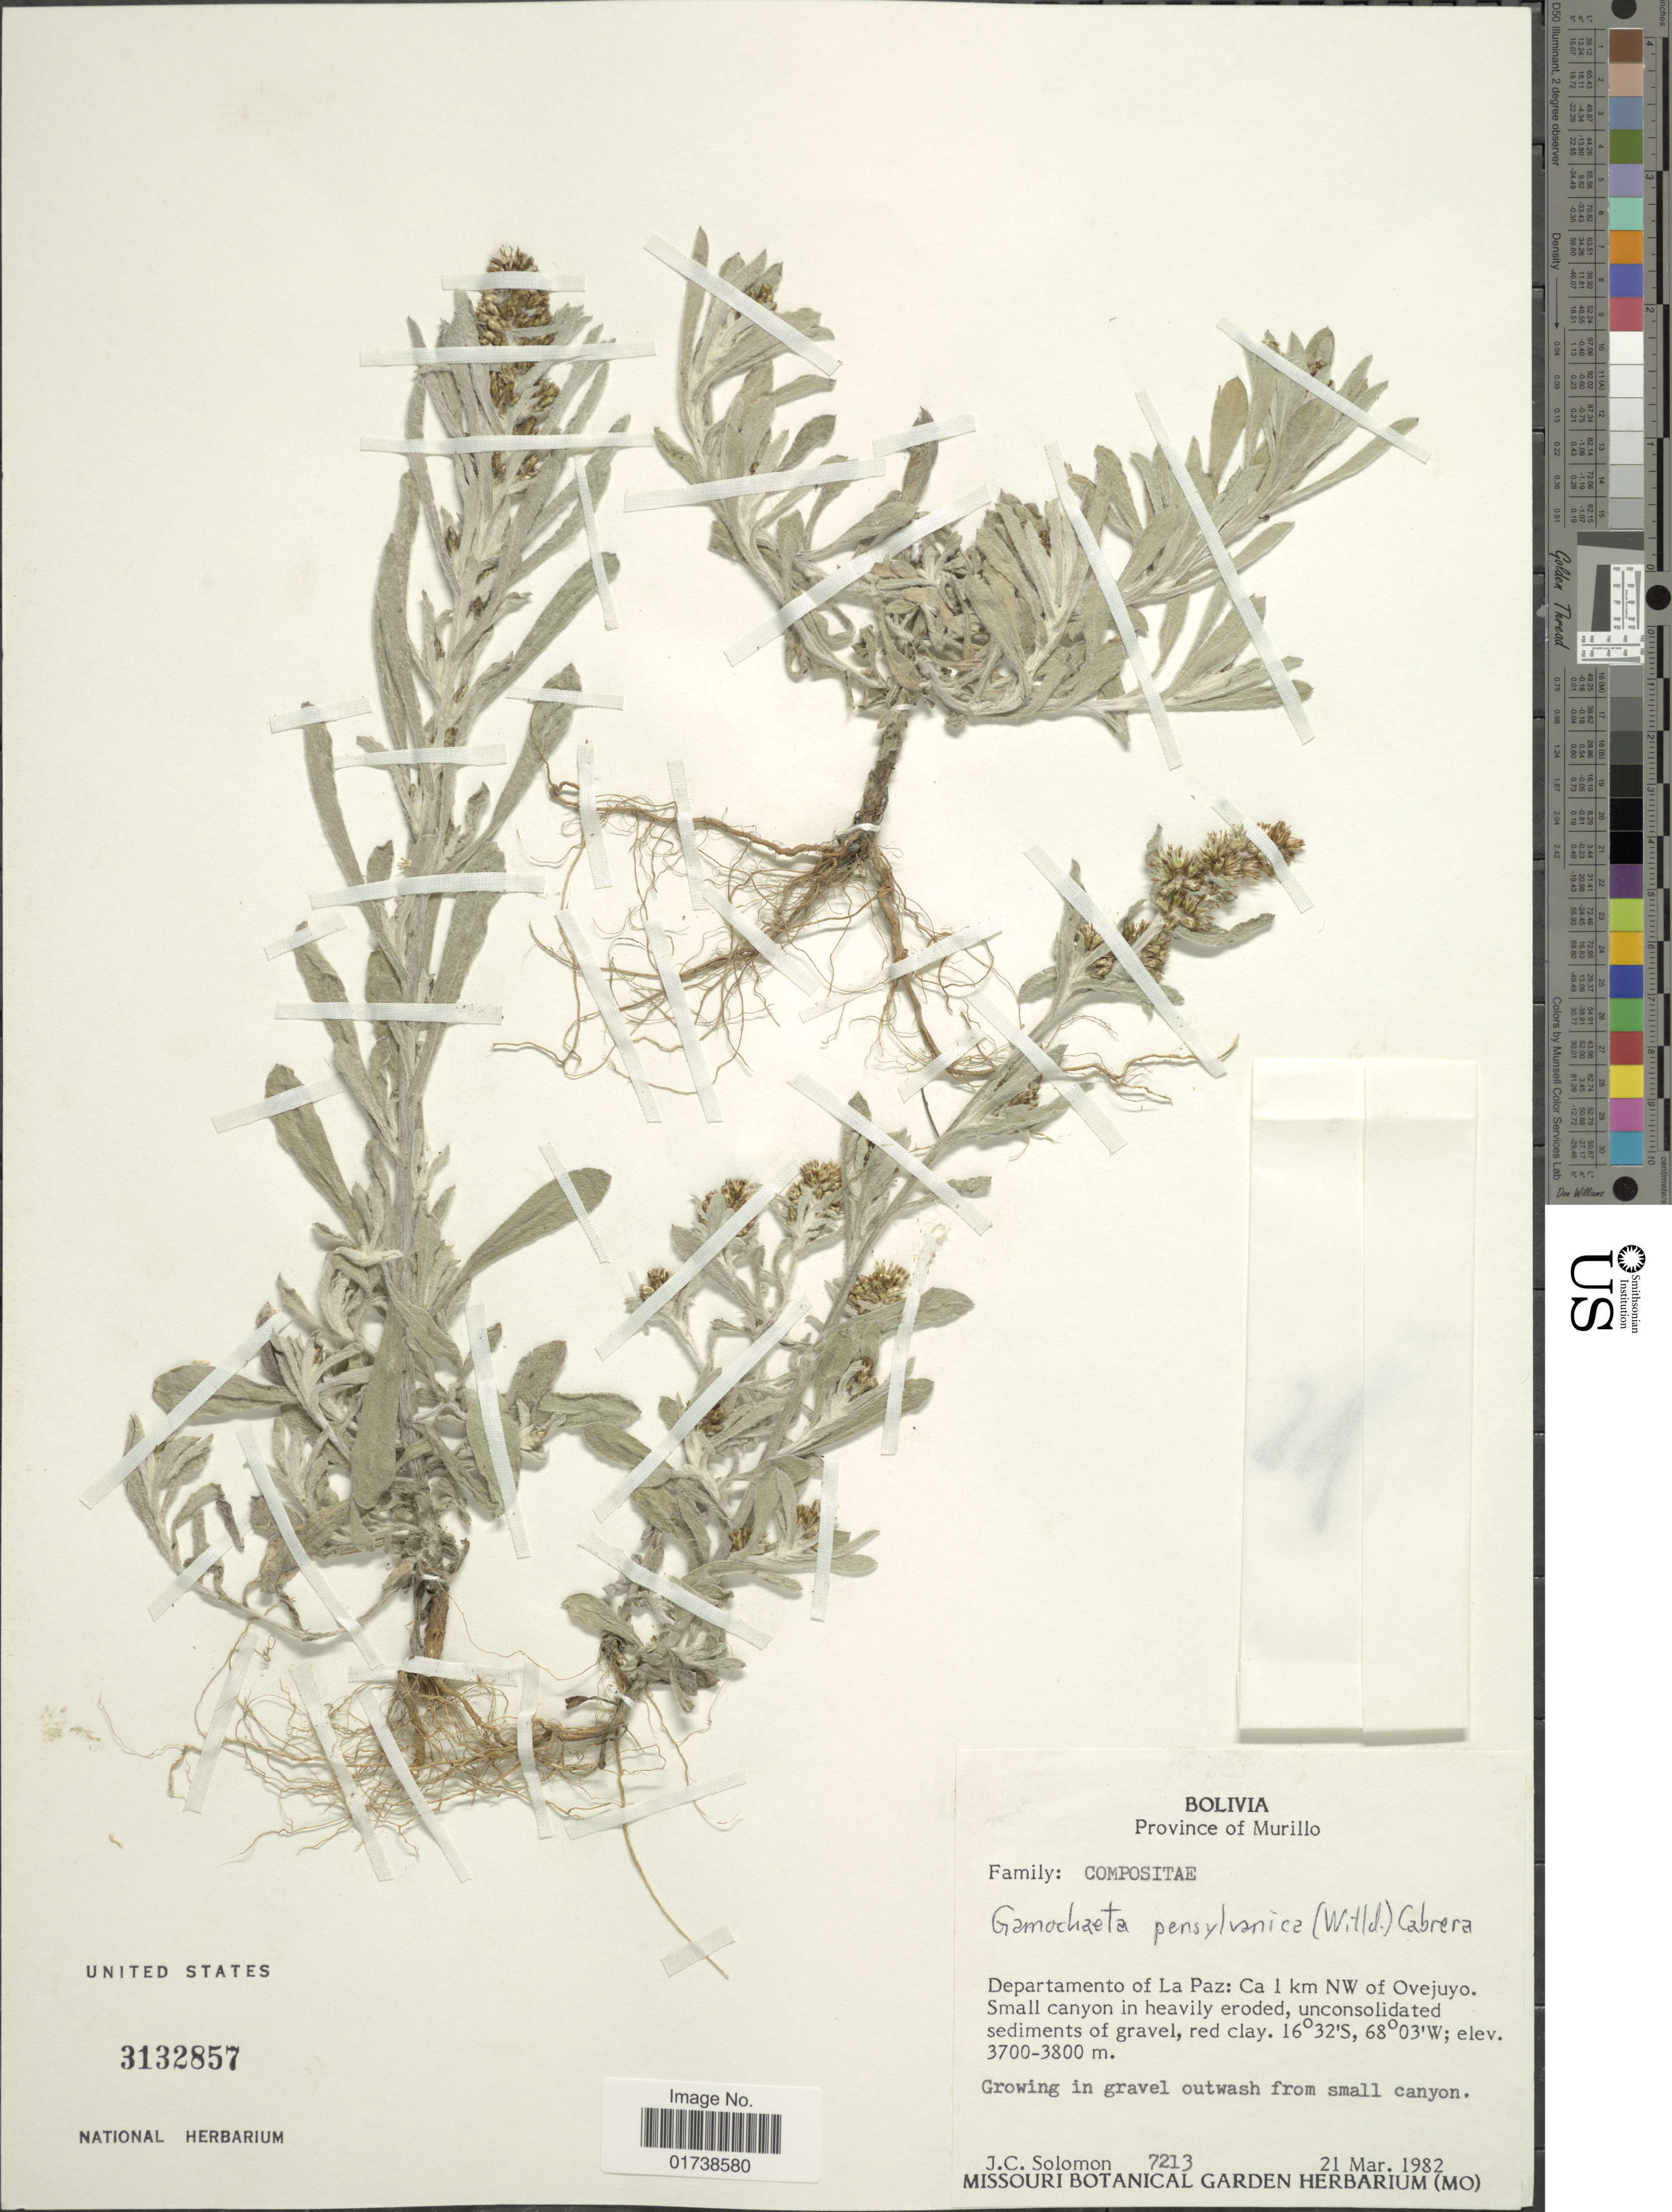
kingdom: Plantae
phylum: Tracheophyta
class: Magnoliopsida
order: Asterales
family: Asteraceae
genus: Gamochaeta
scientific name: Gamochaeta pensylvanica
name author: (Willd.) Cabrera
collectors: J. C. Solomon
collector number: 7213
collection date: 1982-03-21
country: Bolivia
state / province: La Paz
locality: Province of Murillo, Ca 1 km NW of Ovejuyo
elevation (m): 3700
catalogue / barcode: US 3132857